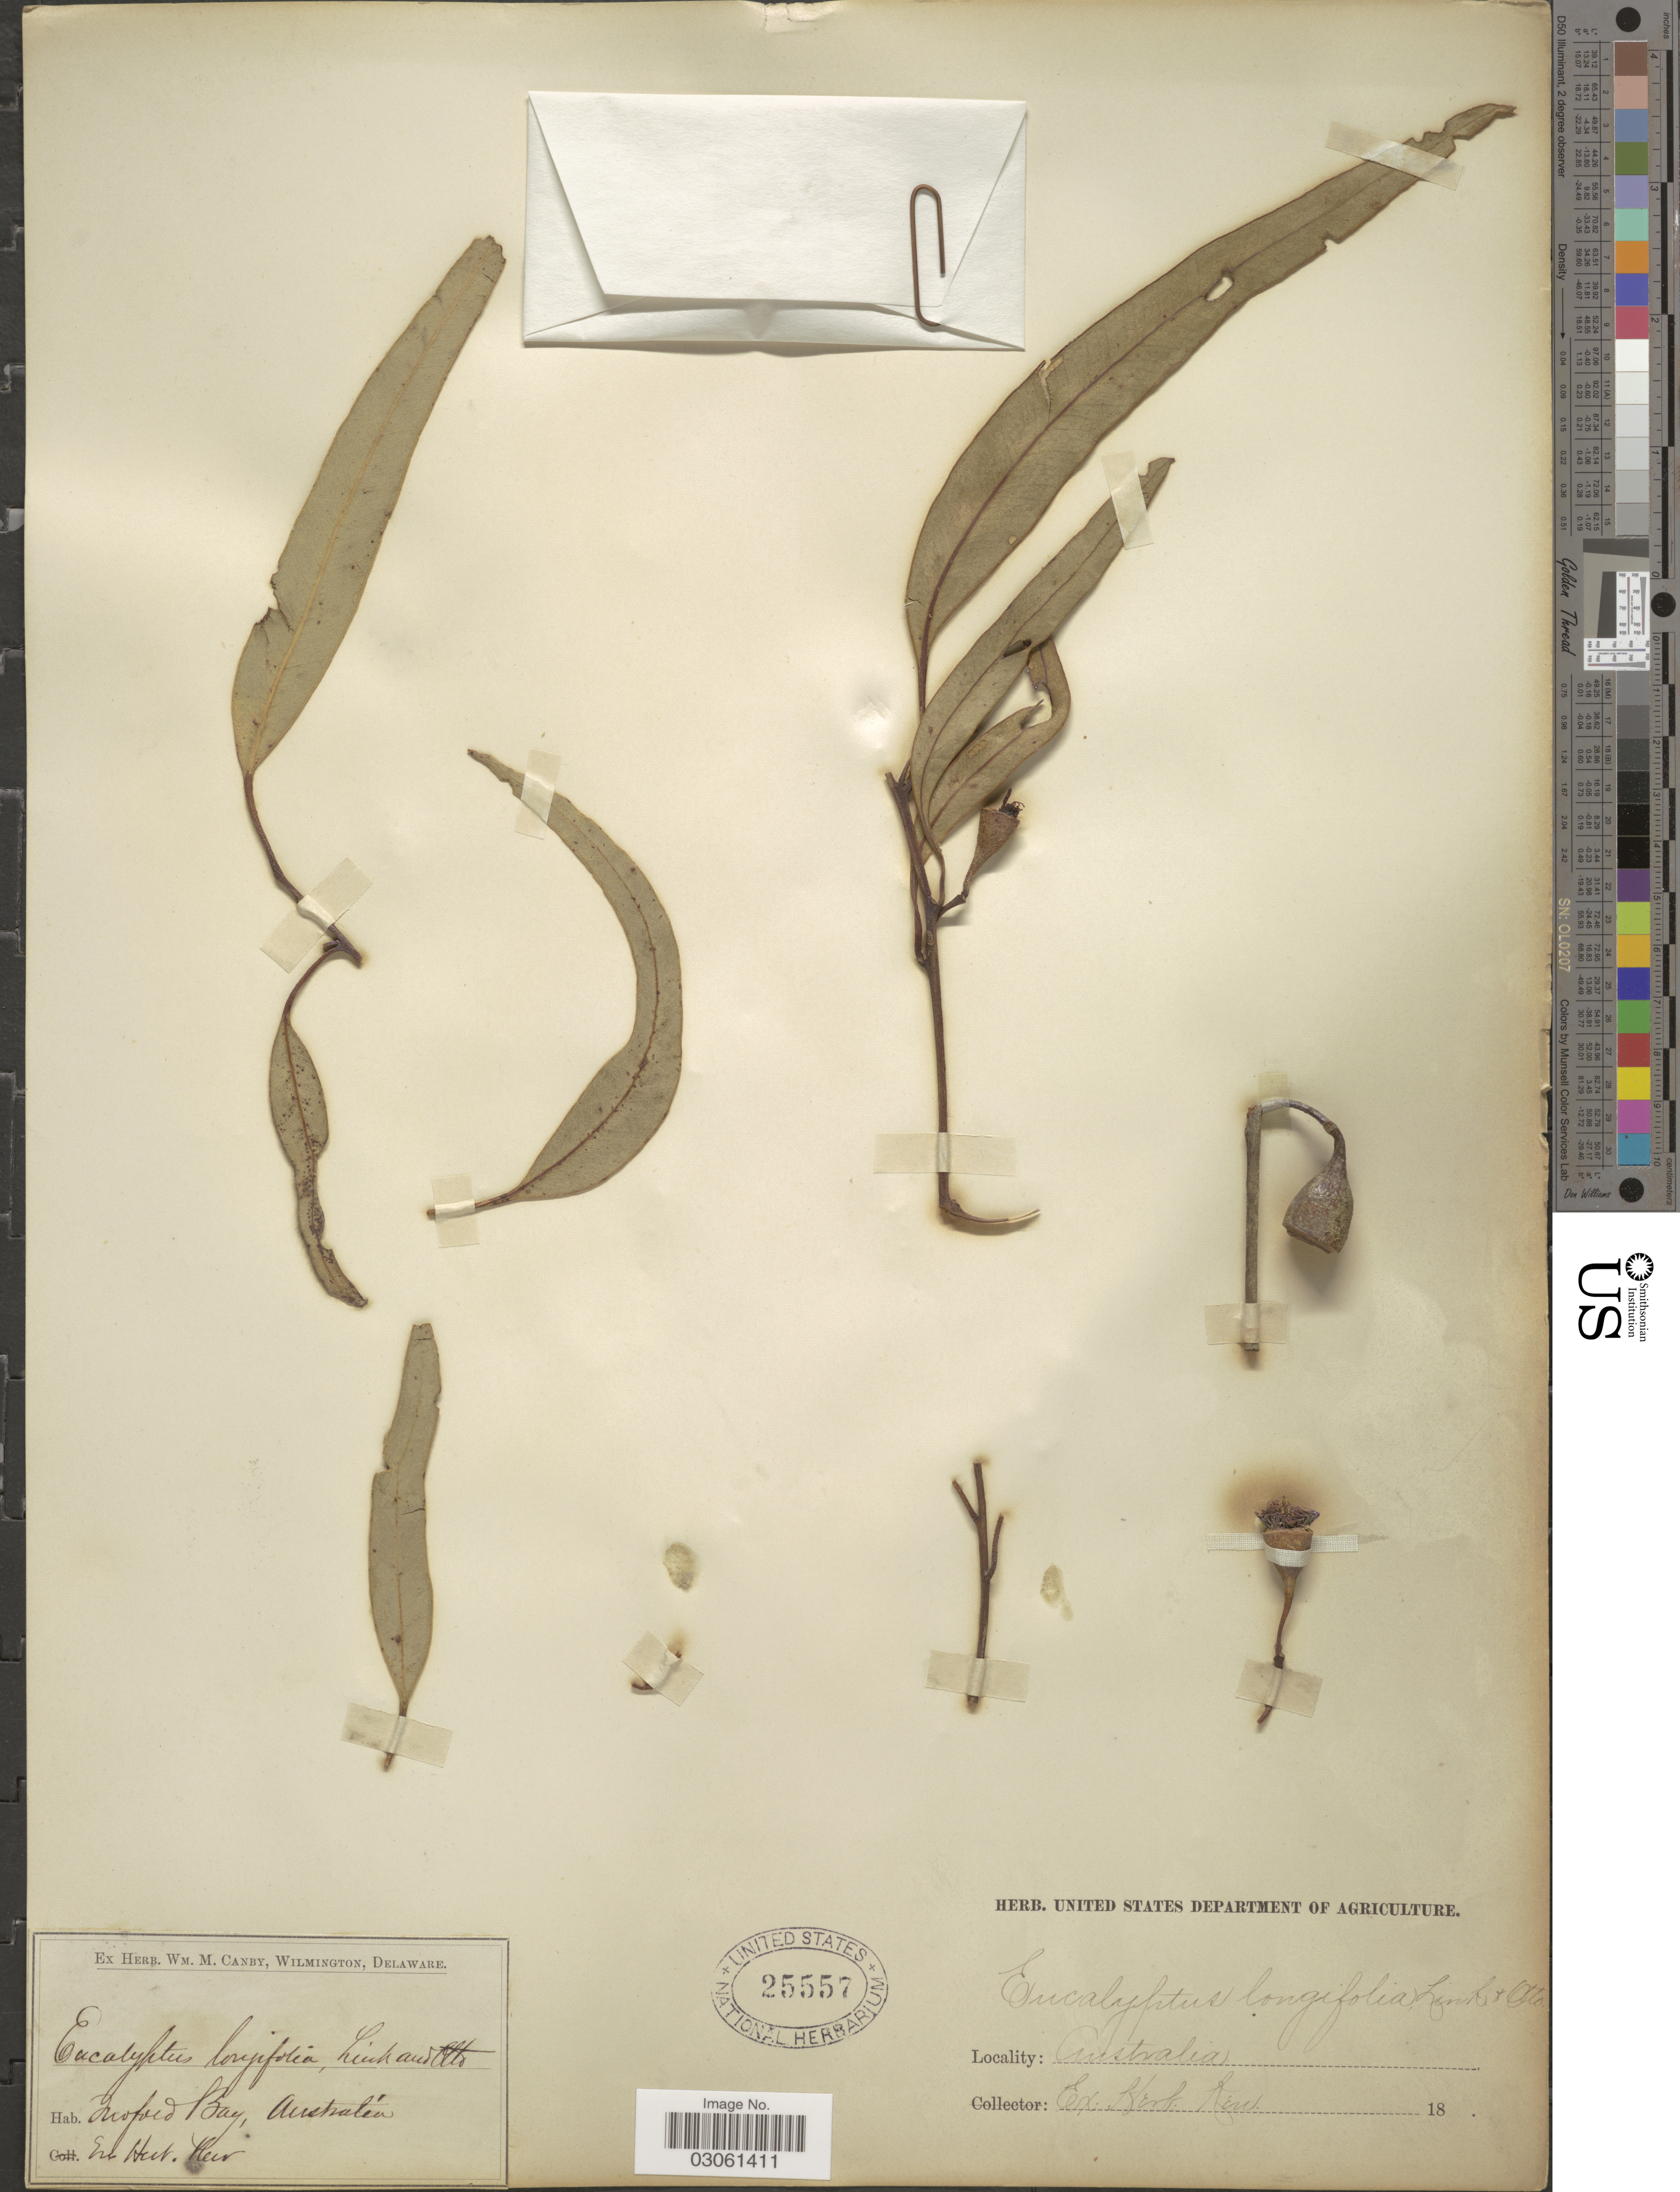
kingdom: Plantae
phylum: Tracheophyta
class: Magnoliopsida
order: Myrtales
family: Myrtaceae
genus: Eucalyptus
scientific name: Eucalyptus longifolia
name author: Link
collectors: ex Herb. Kew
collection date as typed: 18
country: Australia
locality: Twofold Bay.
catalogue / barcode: US 25557